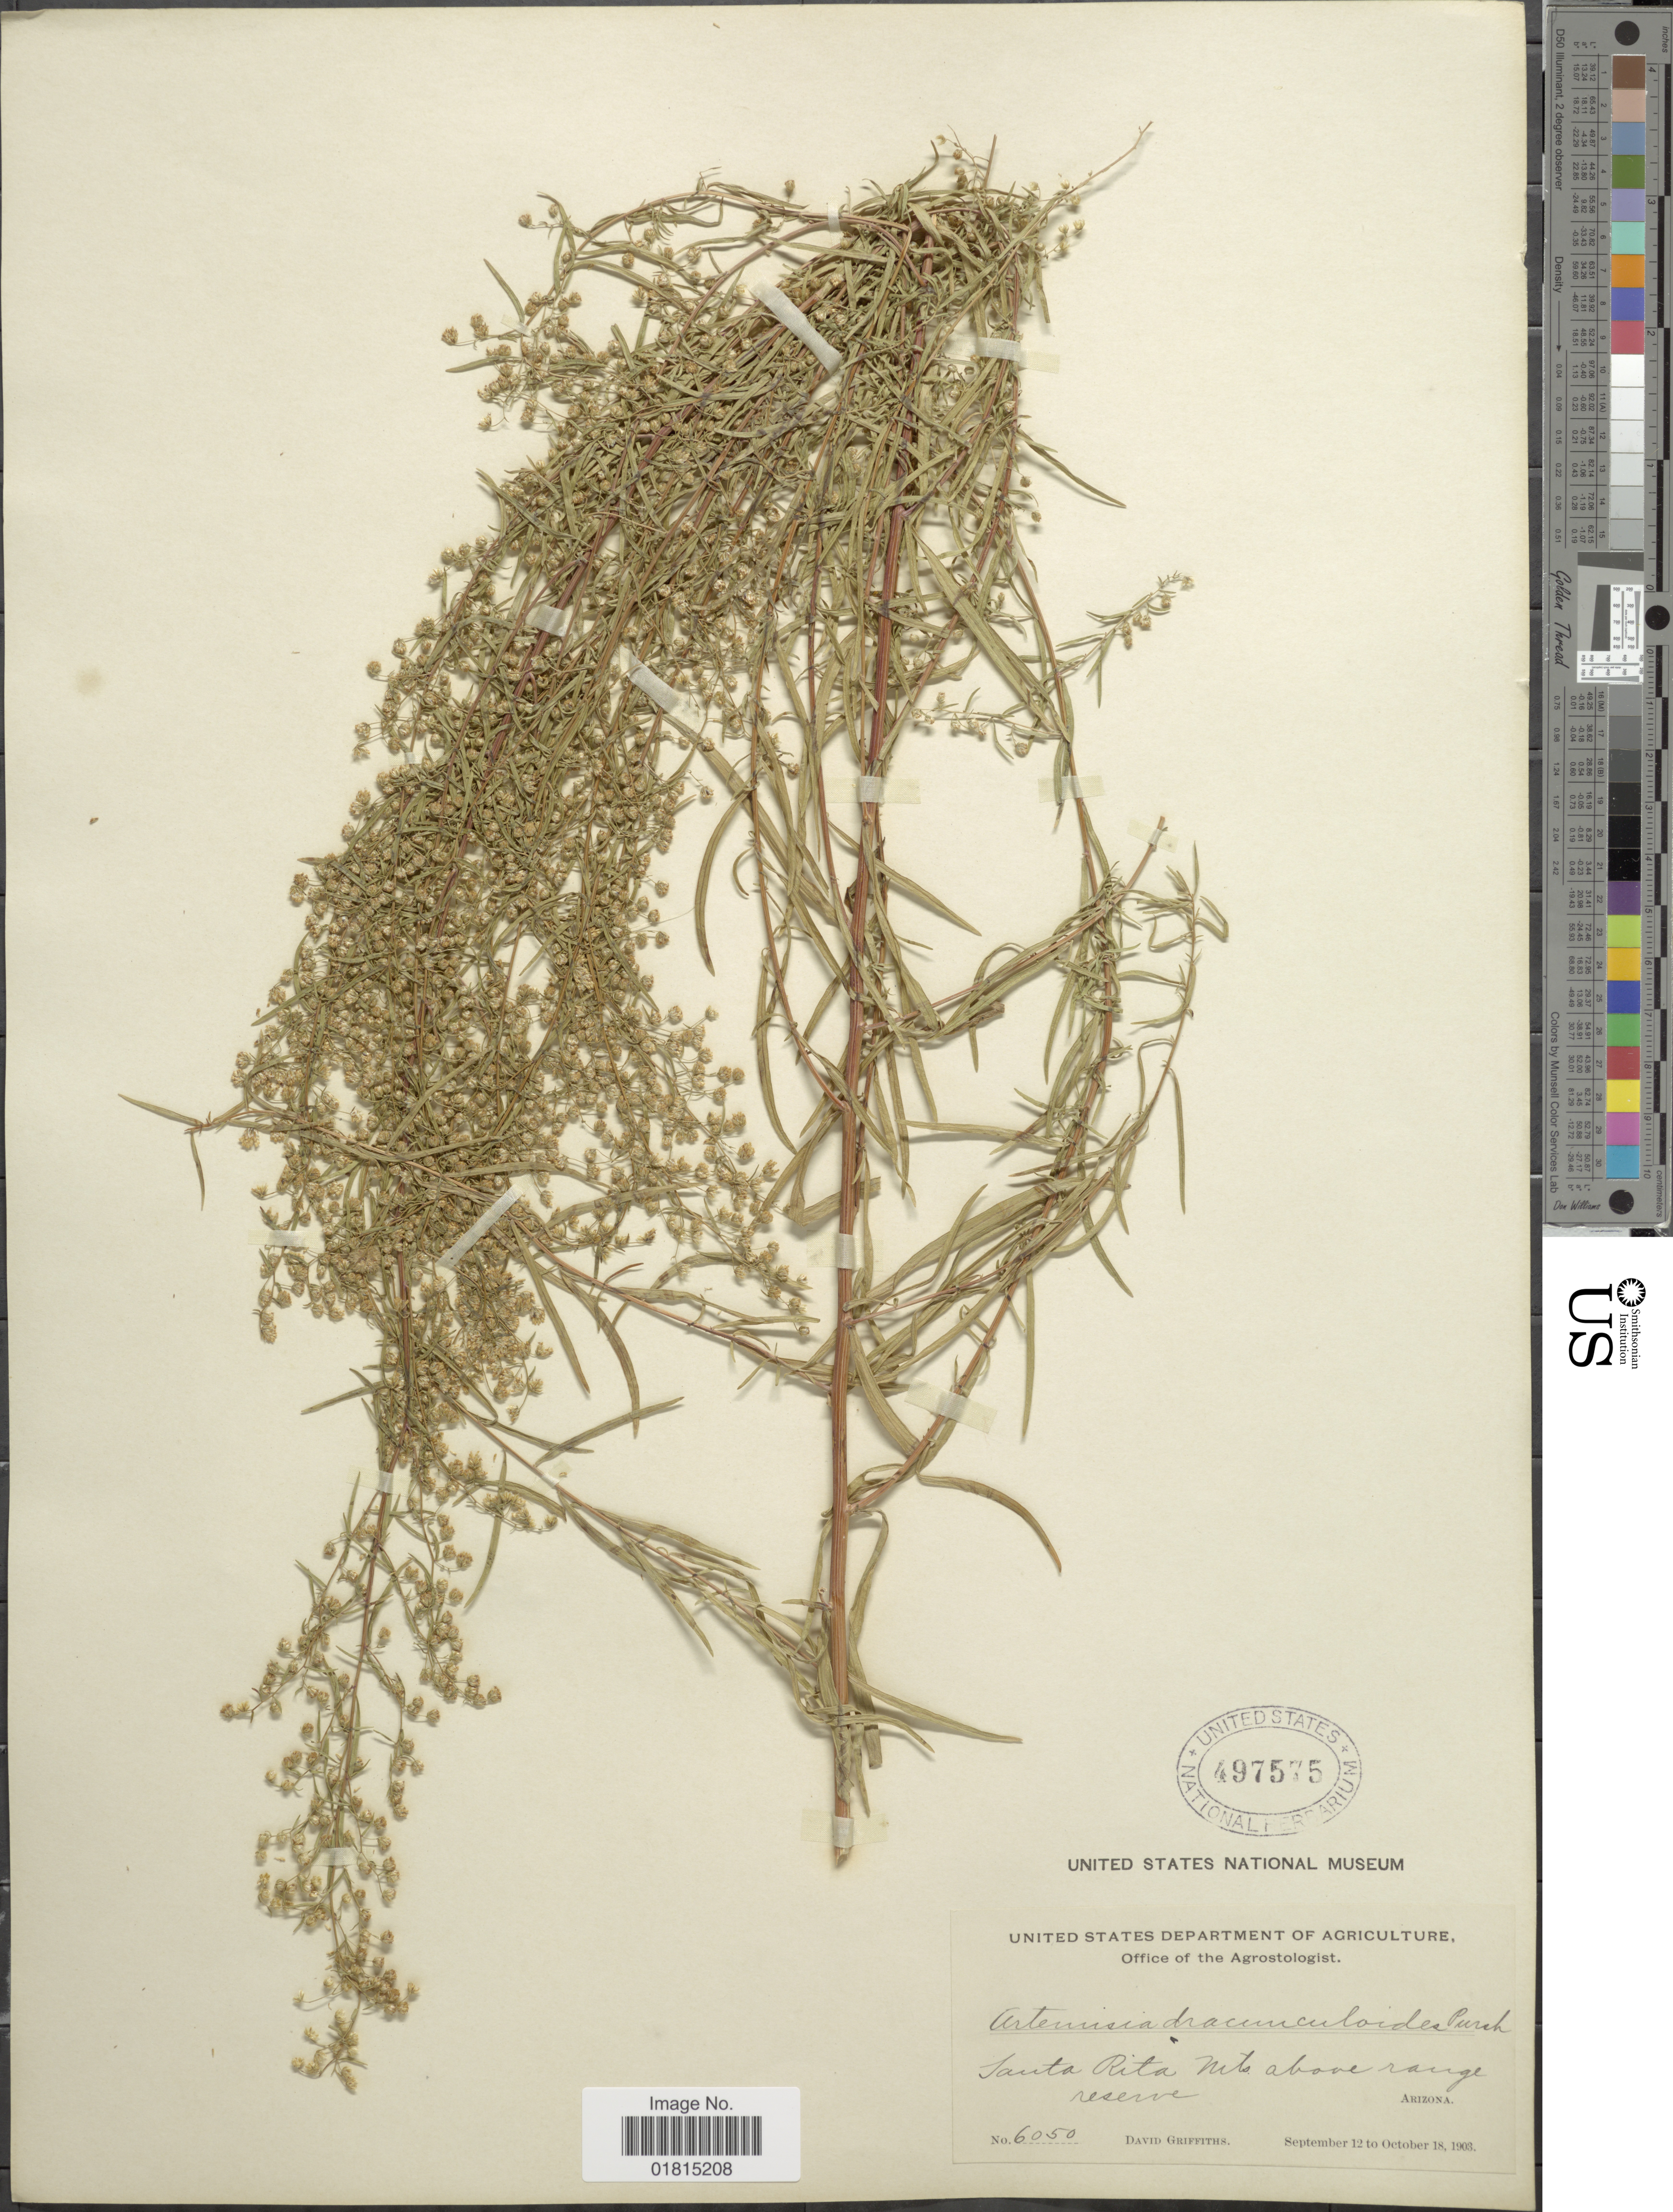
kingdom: Plantae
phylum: Tracheophyta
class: Magnoliopsida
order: Asterales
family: Asteraceae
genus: Artemisia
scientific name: Artemisia dracunculoides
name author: Pursh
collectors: D. Griffiths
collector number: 6050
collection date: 1903-09-12/1903-10-18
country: United States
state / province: Arizona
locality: Santa Rita Mts. above range reserve. Arizona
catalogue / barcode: US 497575